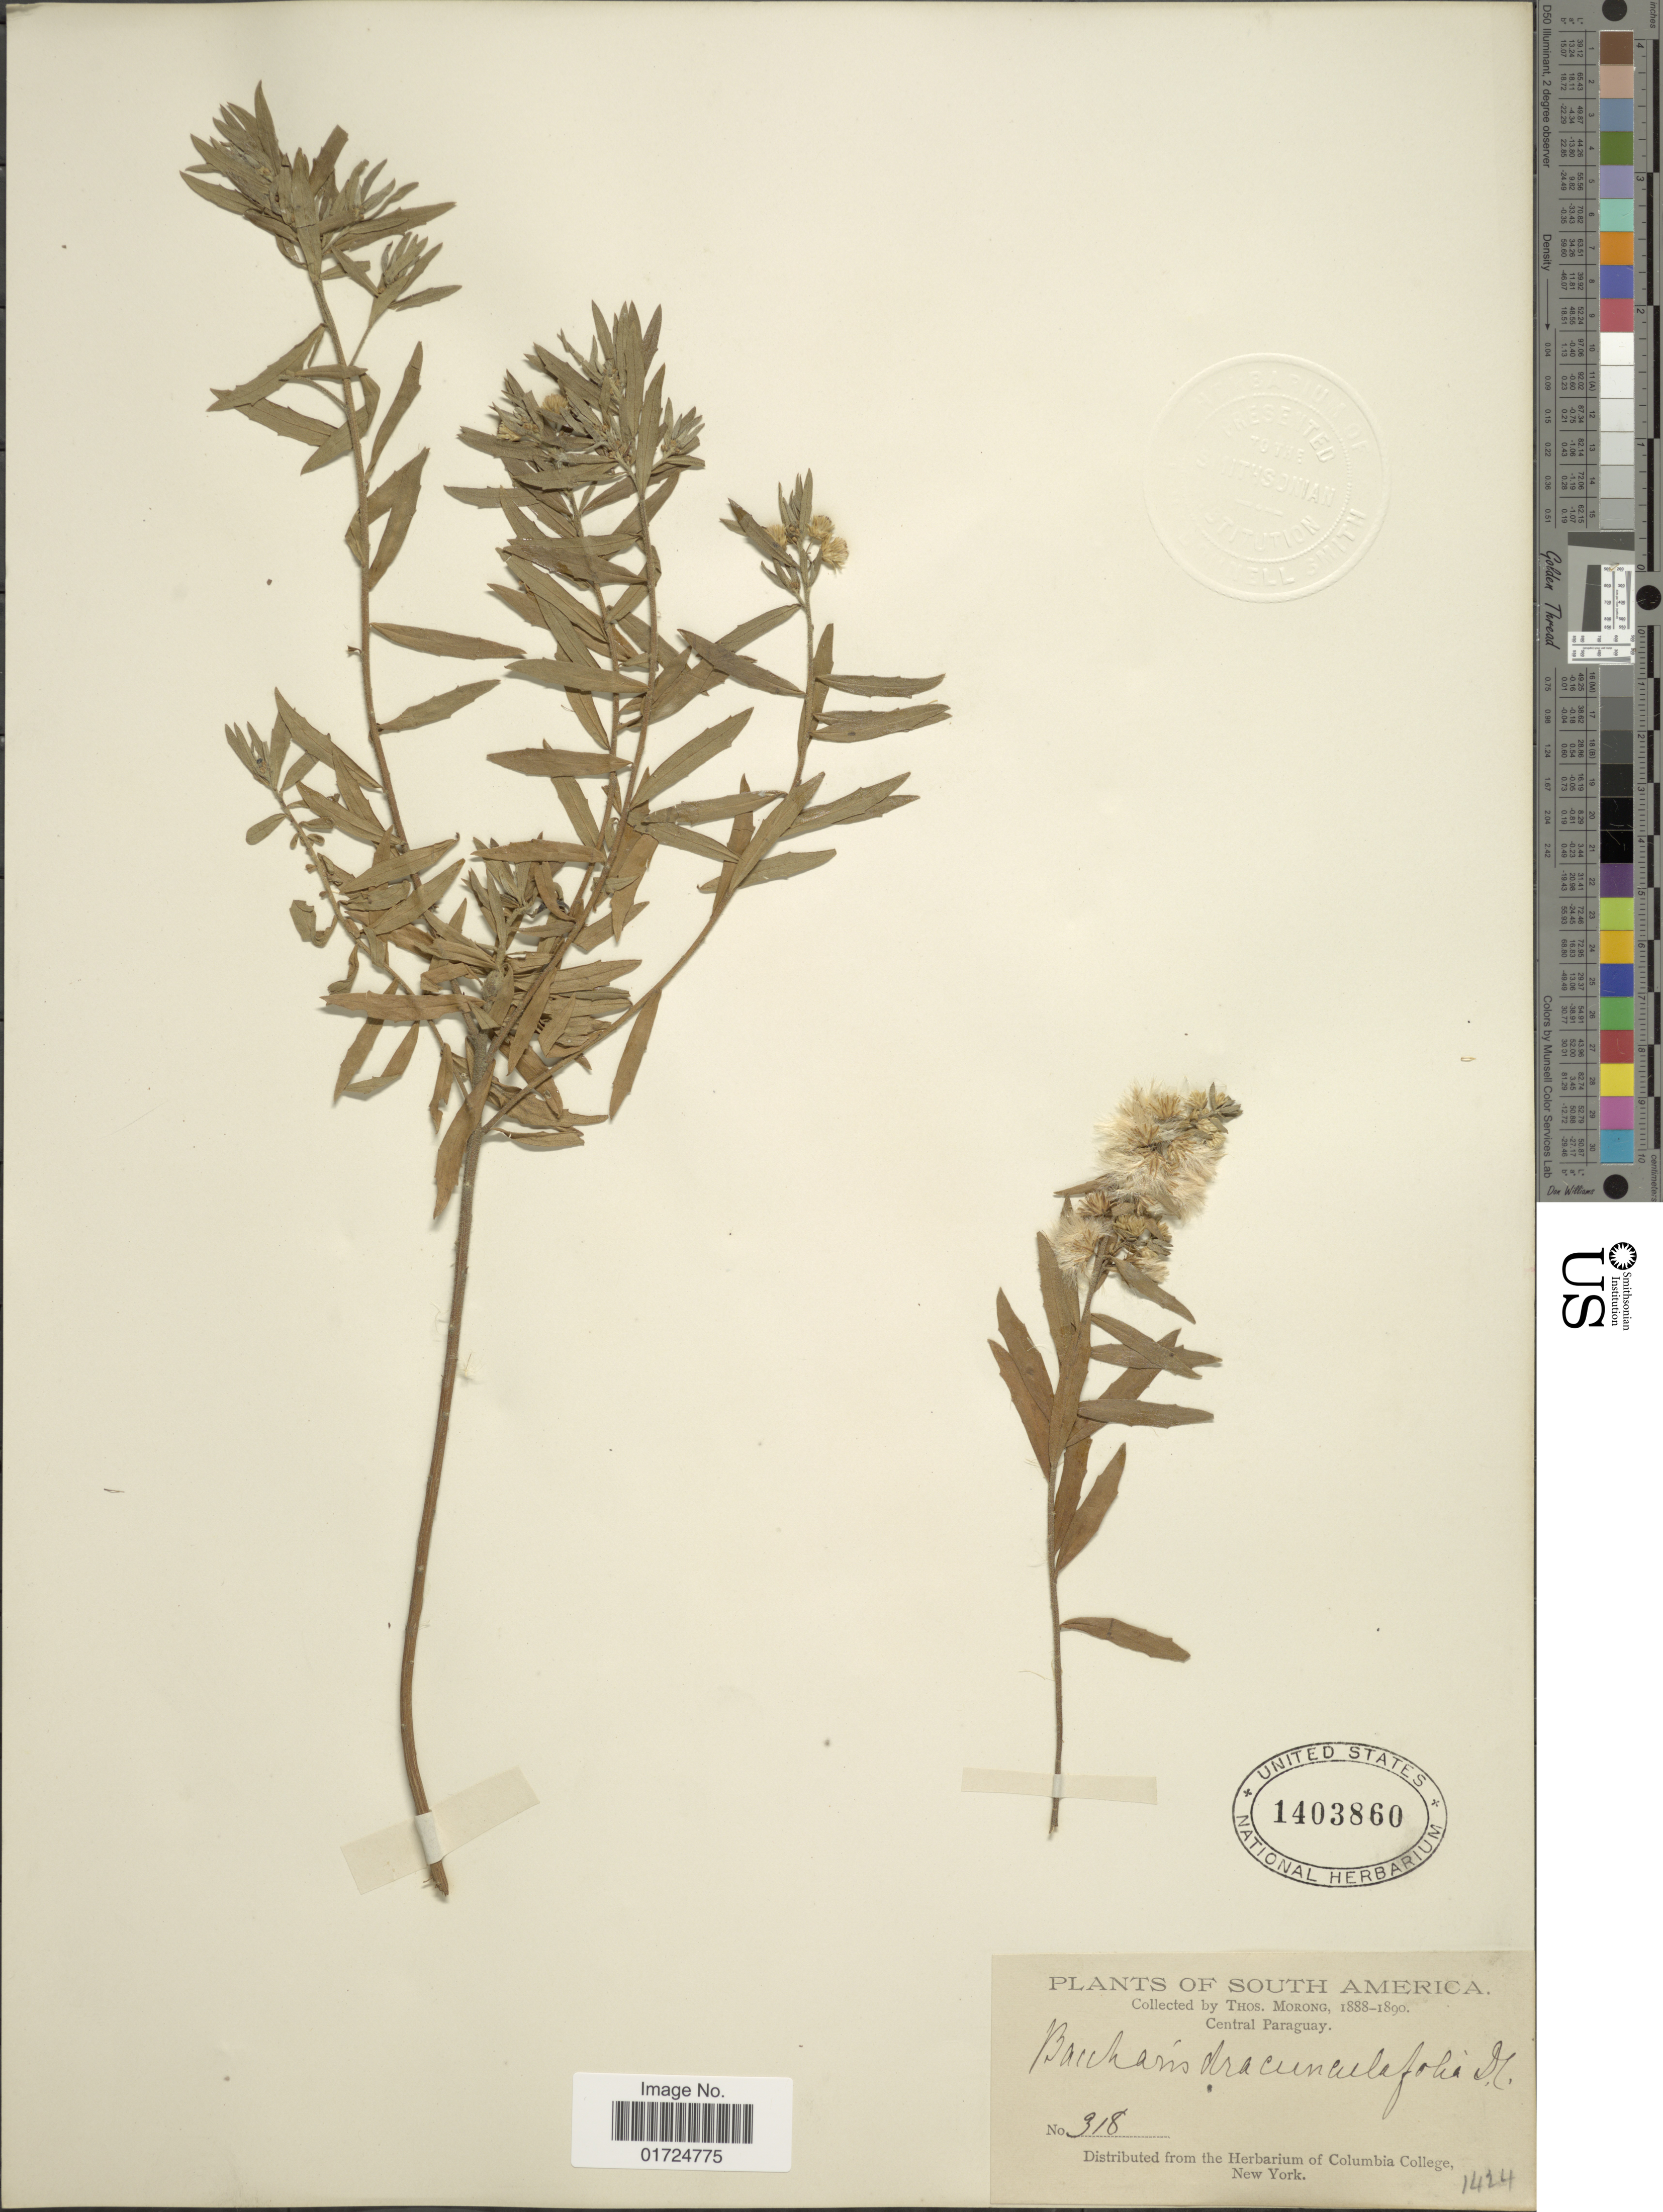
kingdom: Plantae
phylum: Tracheophyta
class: Magnoliopsida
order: Asterales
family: Asteraceae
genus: Baccharis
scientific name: Baccharis dracunculifolia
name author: DC.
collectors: ex herb. T. Morong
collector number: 318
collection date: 1888/1890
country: Paraguay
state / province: Central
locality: South America. Central Paraguay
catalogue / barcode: US 1403860